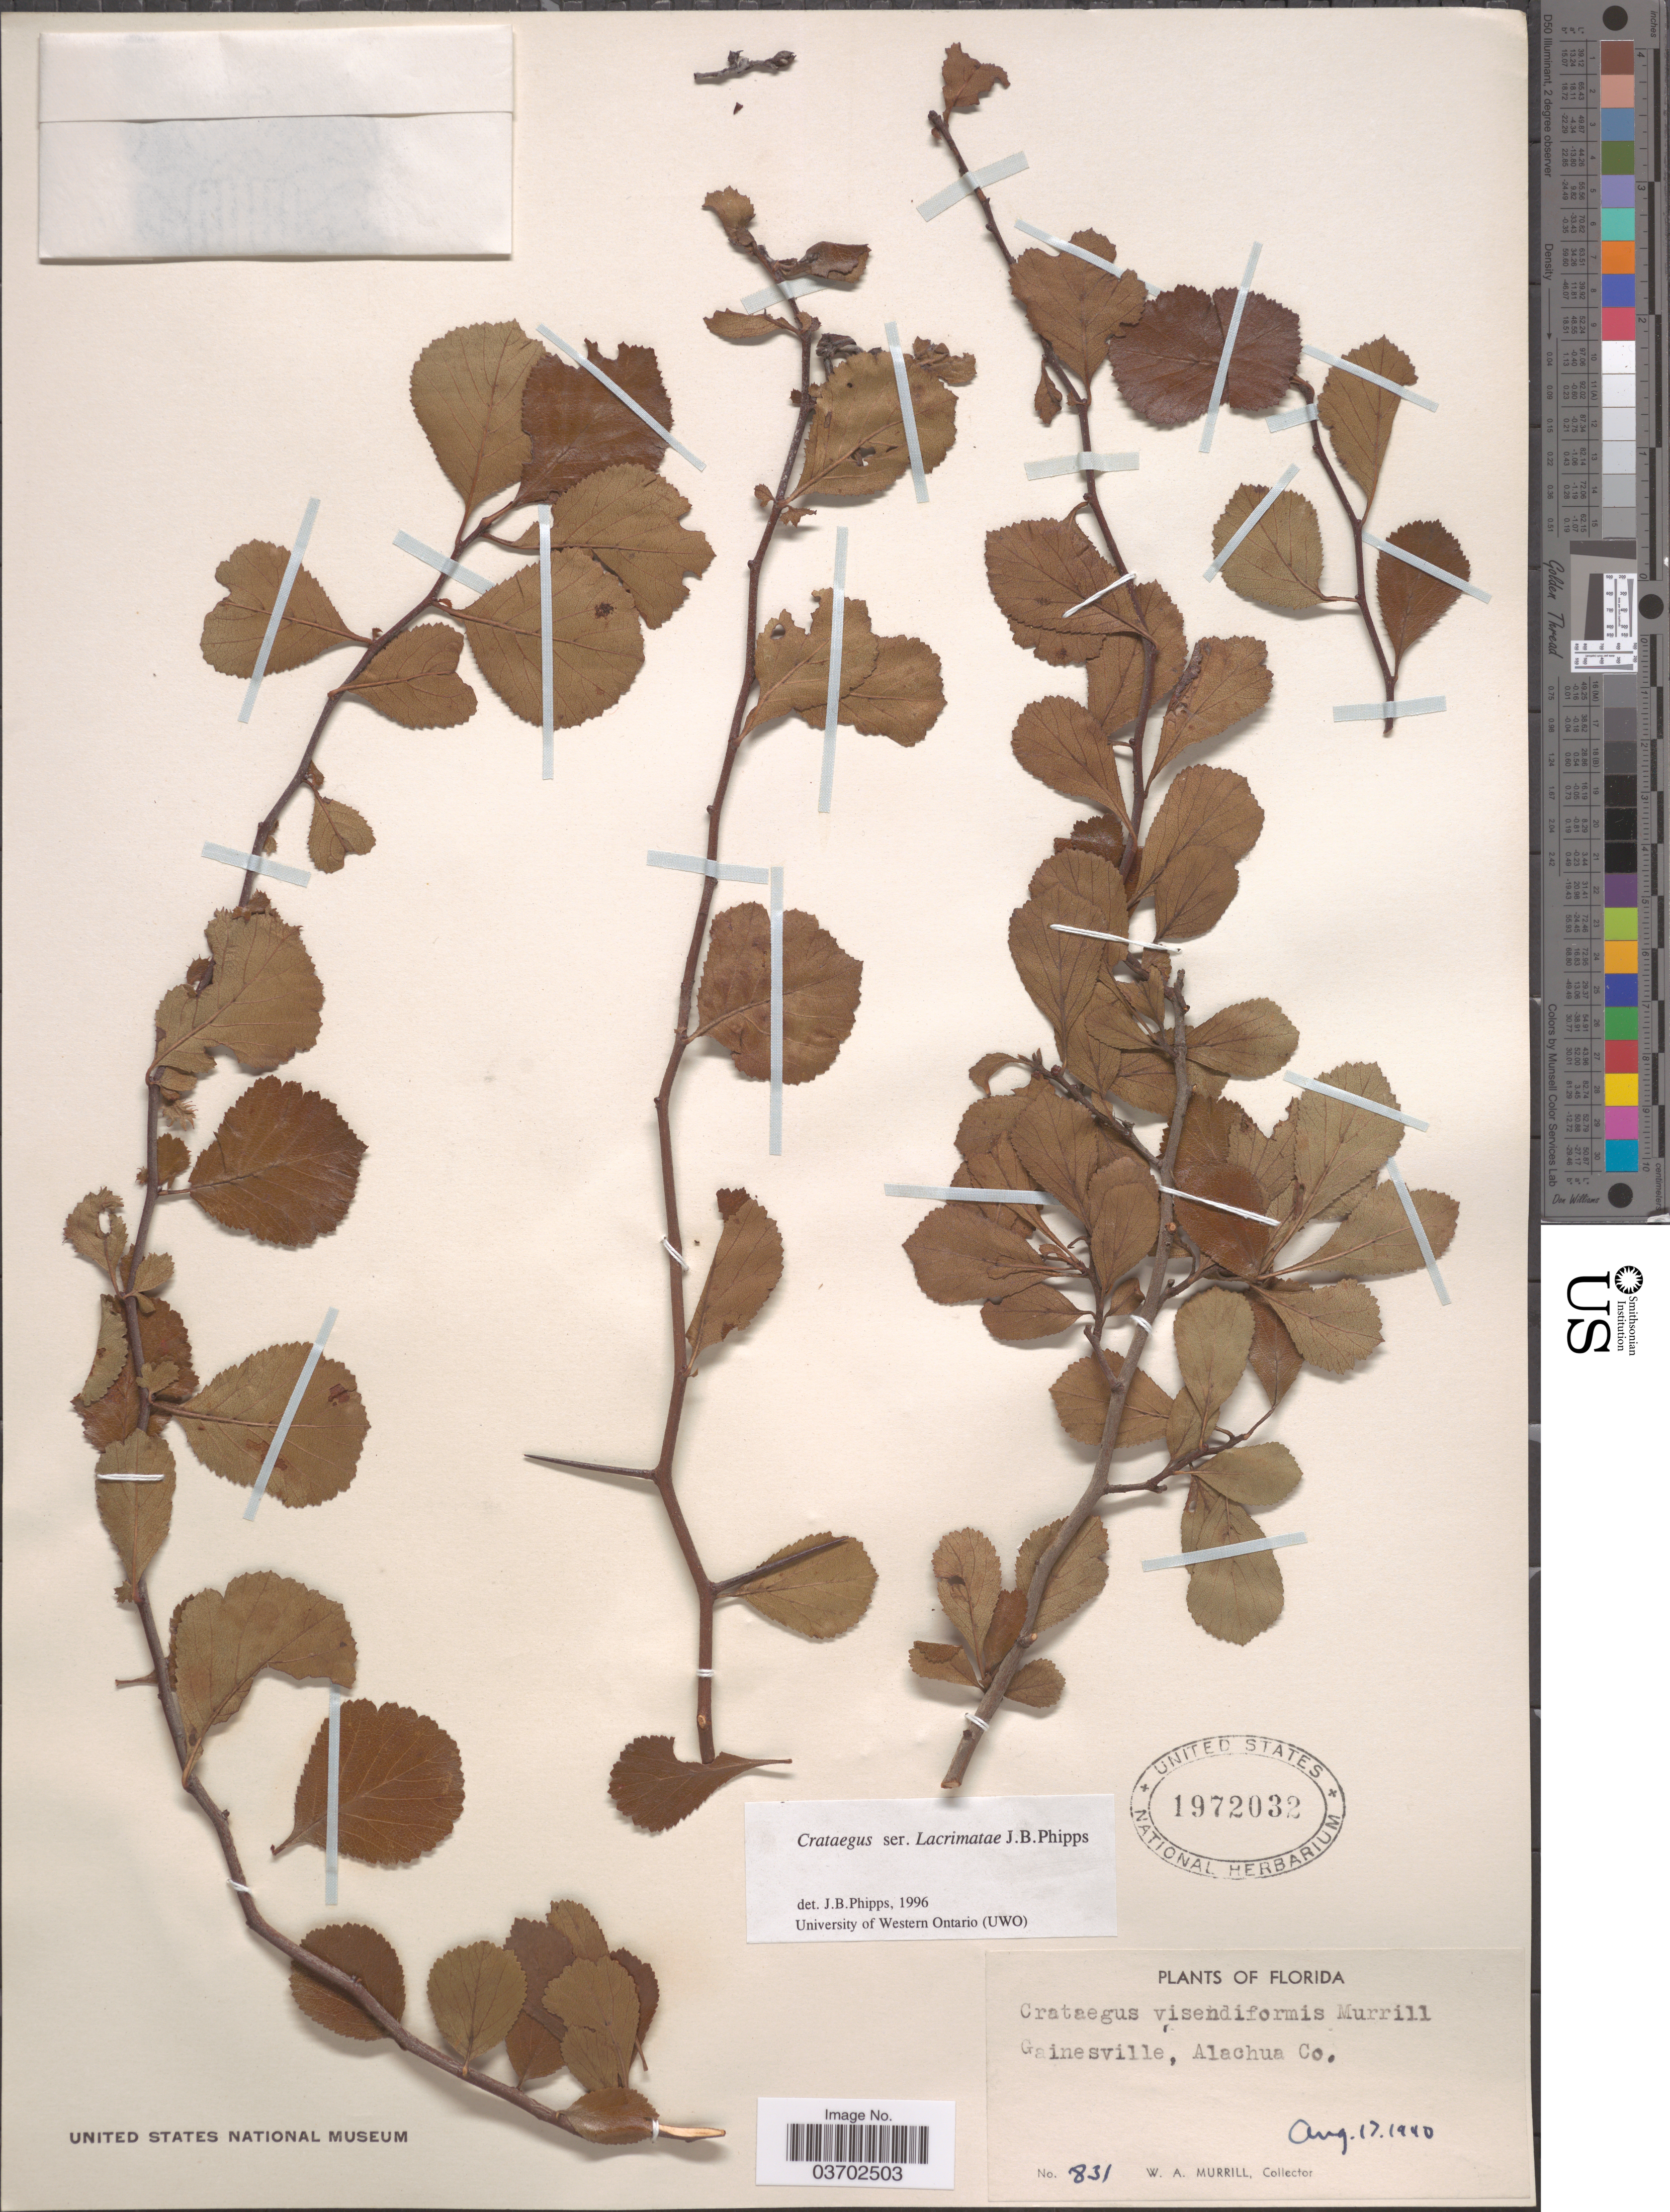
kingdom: Plantae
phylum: Tracheophyta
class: Magnoliopsida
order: Rosales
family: Rosaceae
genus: Crataegus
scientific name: Crataegus visendiformis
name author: Murrill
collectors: W. A. Murrill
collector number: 831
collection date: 1940-08-17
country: United States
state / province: Florida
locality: Gainesville, Alachua Co.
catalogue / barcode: US 1972032